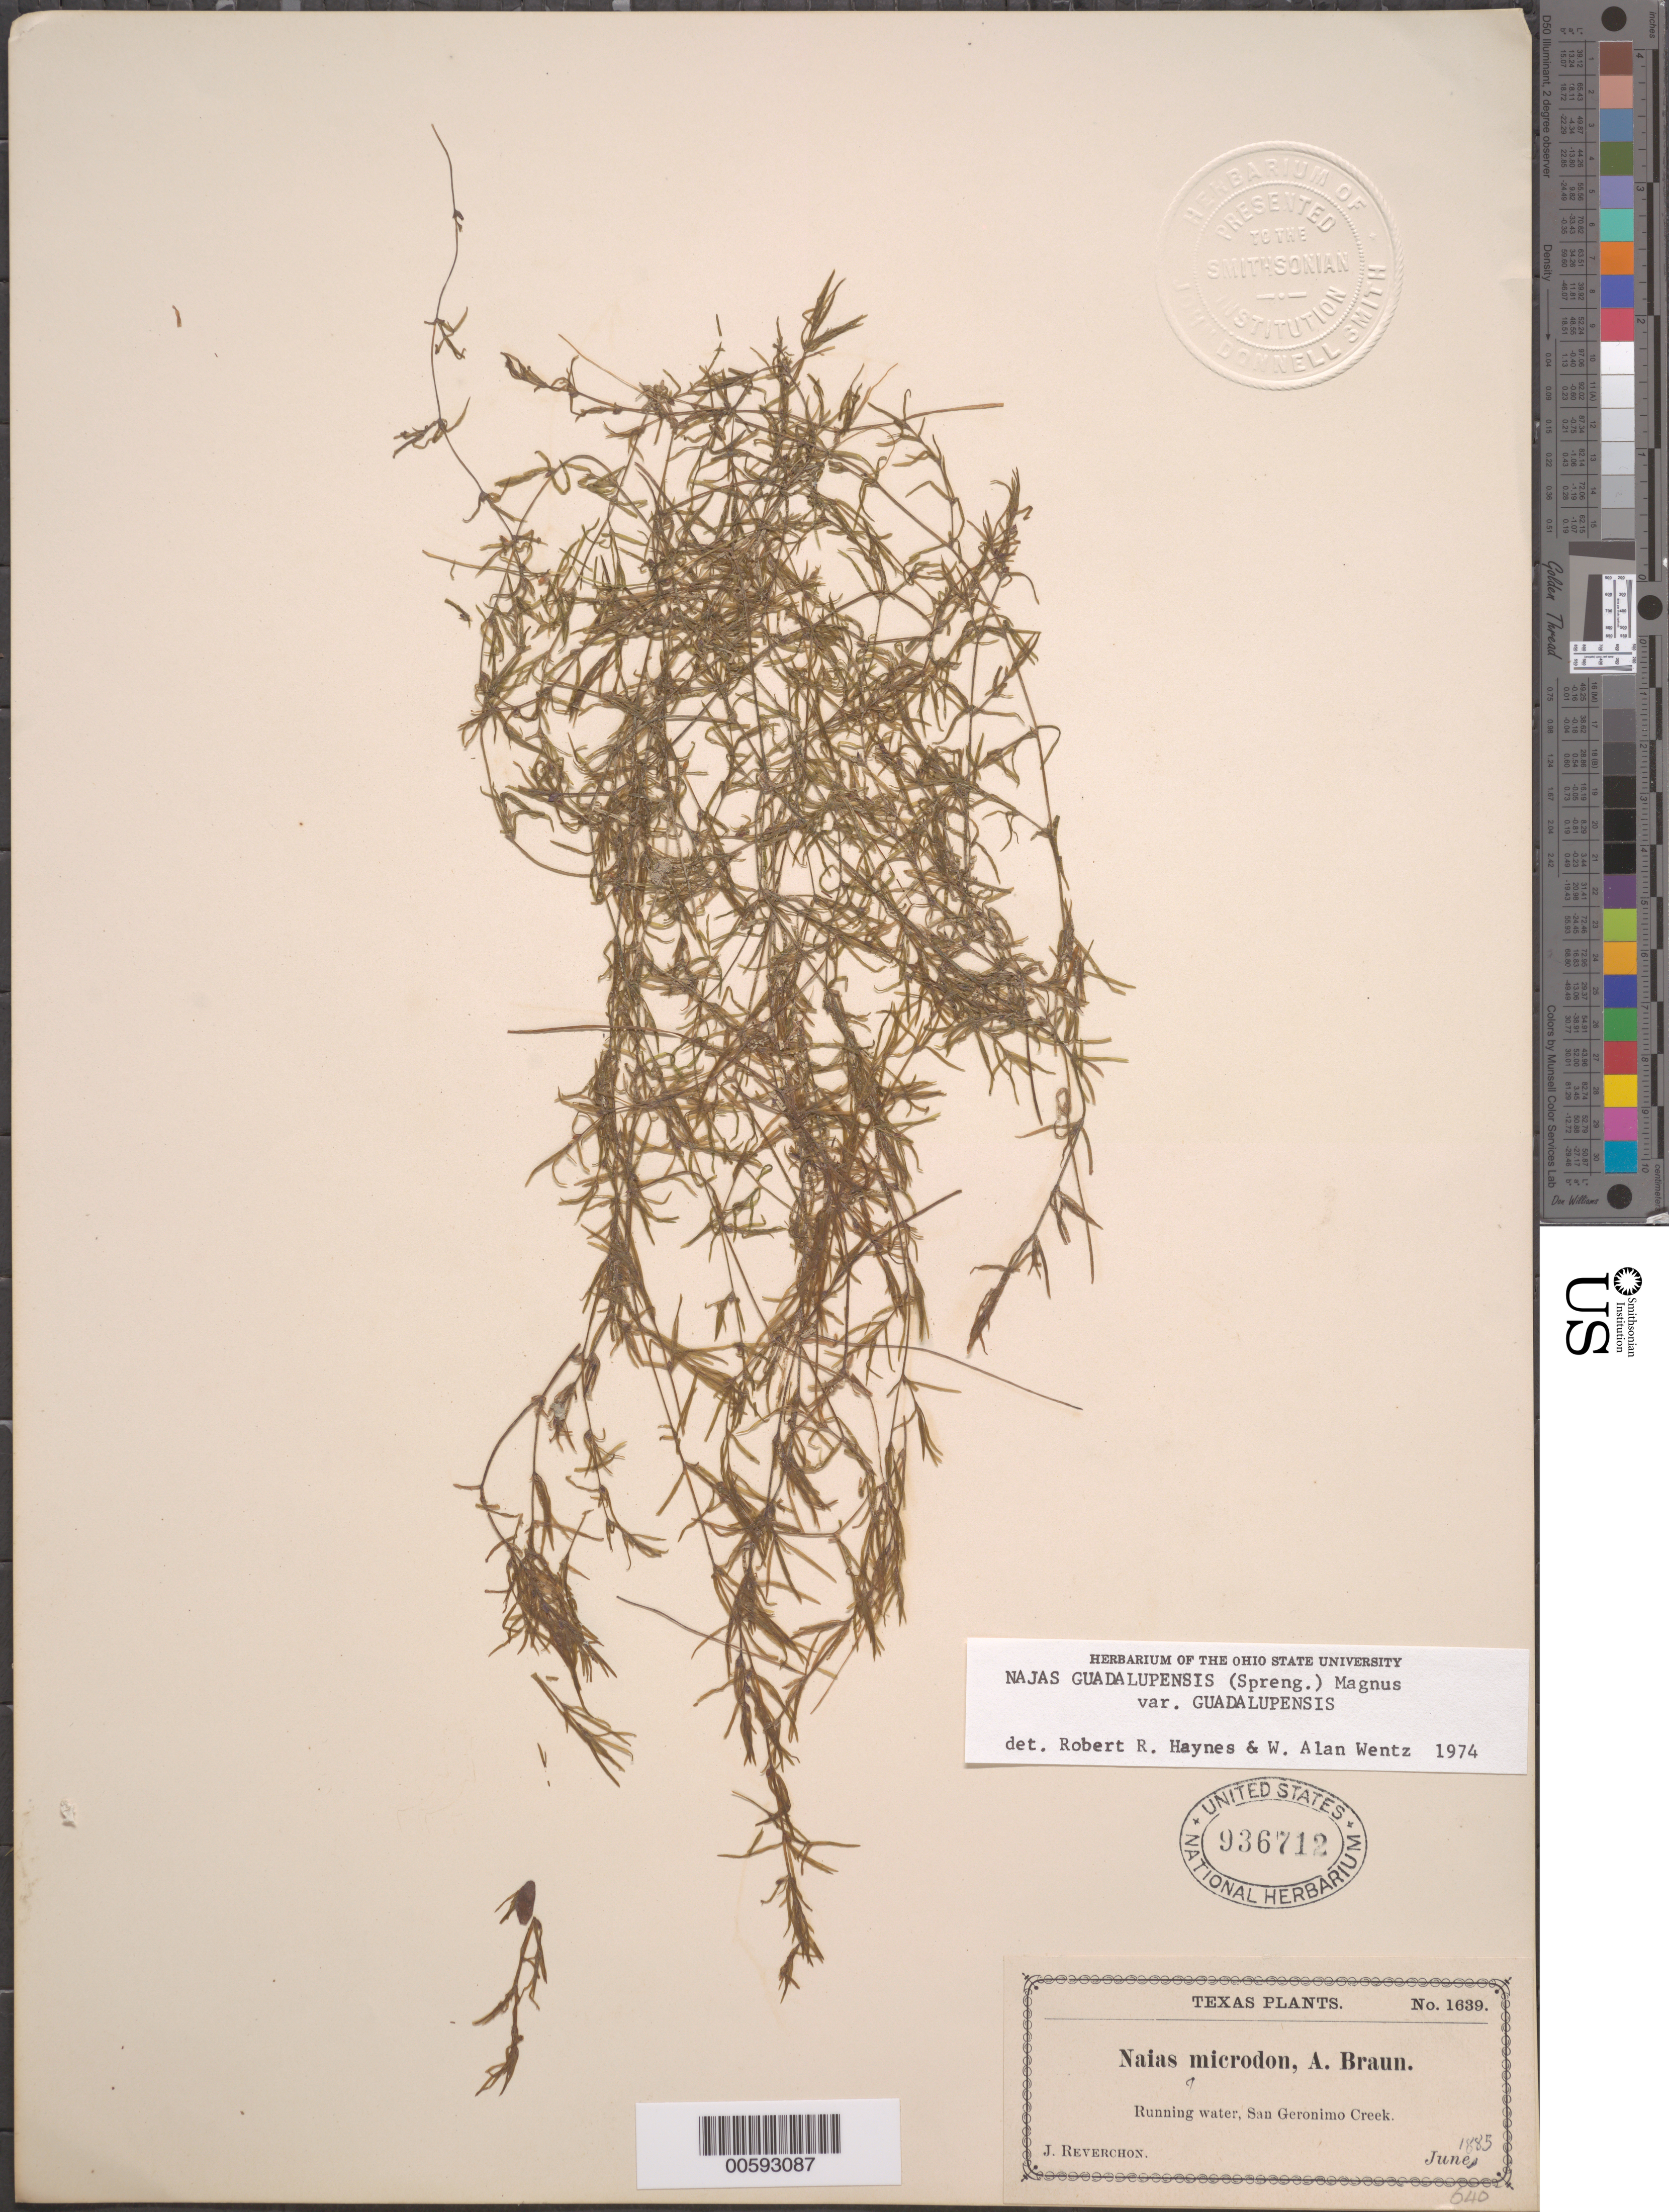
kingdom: Plantae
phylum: Tracheophyta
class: Liliopsida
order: Alismatales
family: Hydrocharitaceae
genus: Najas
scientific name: Najas guadalupensis var. guadalupensis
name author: (Spreng.) Magnus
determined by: Haynes, R. R.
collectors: J. Reverchon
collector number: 1639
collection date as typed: Jun 1885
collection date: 1885-06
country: United States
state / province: Texas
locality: San Geronimo Creek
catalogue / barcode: US 936712